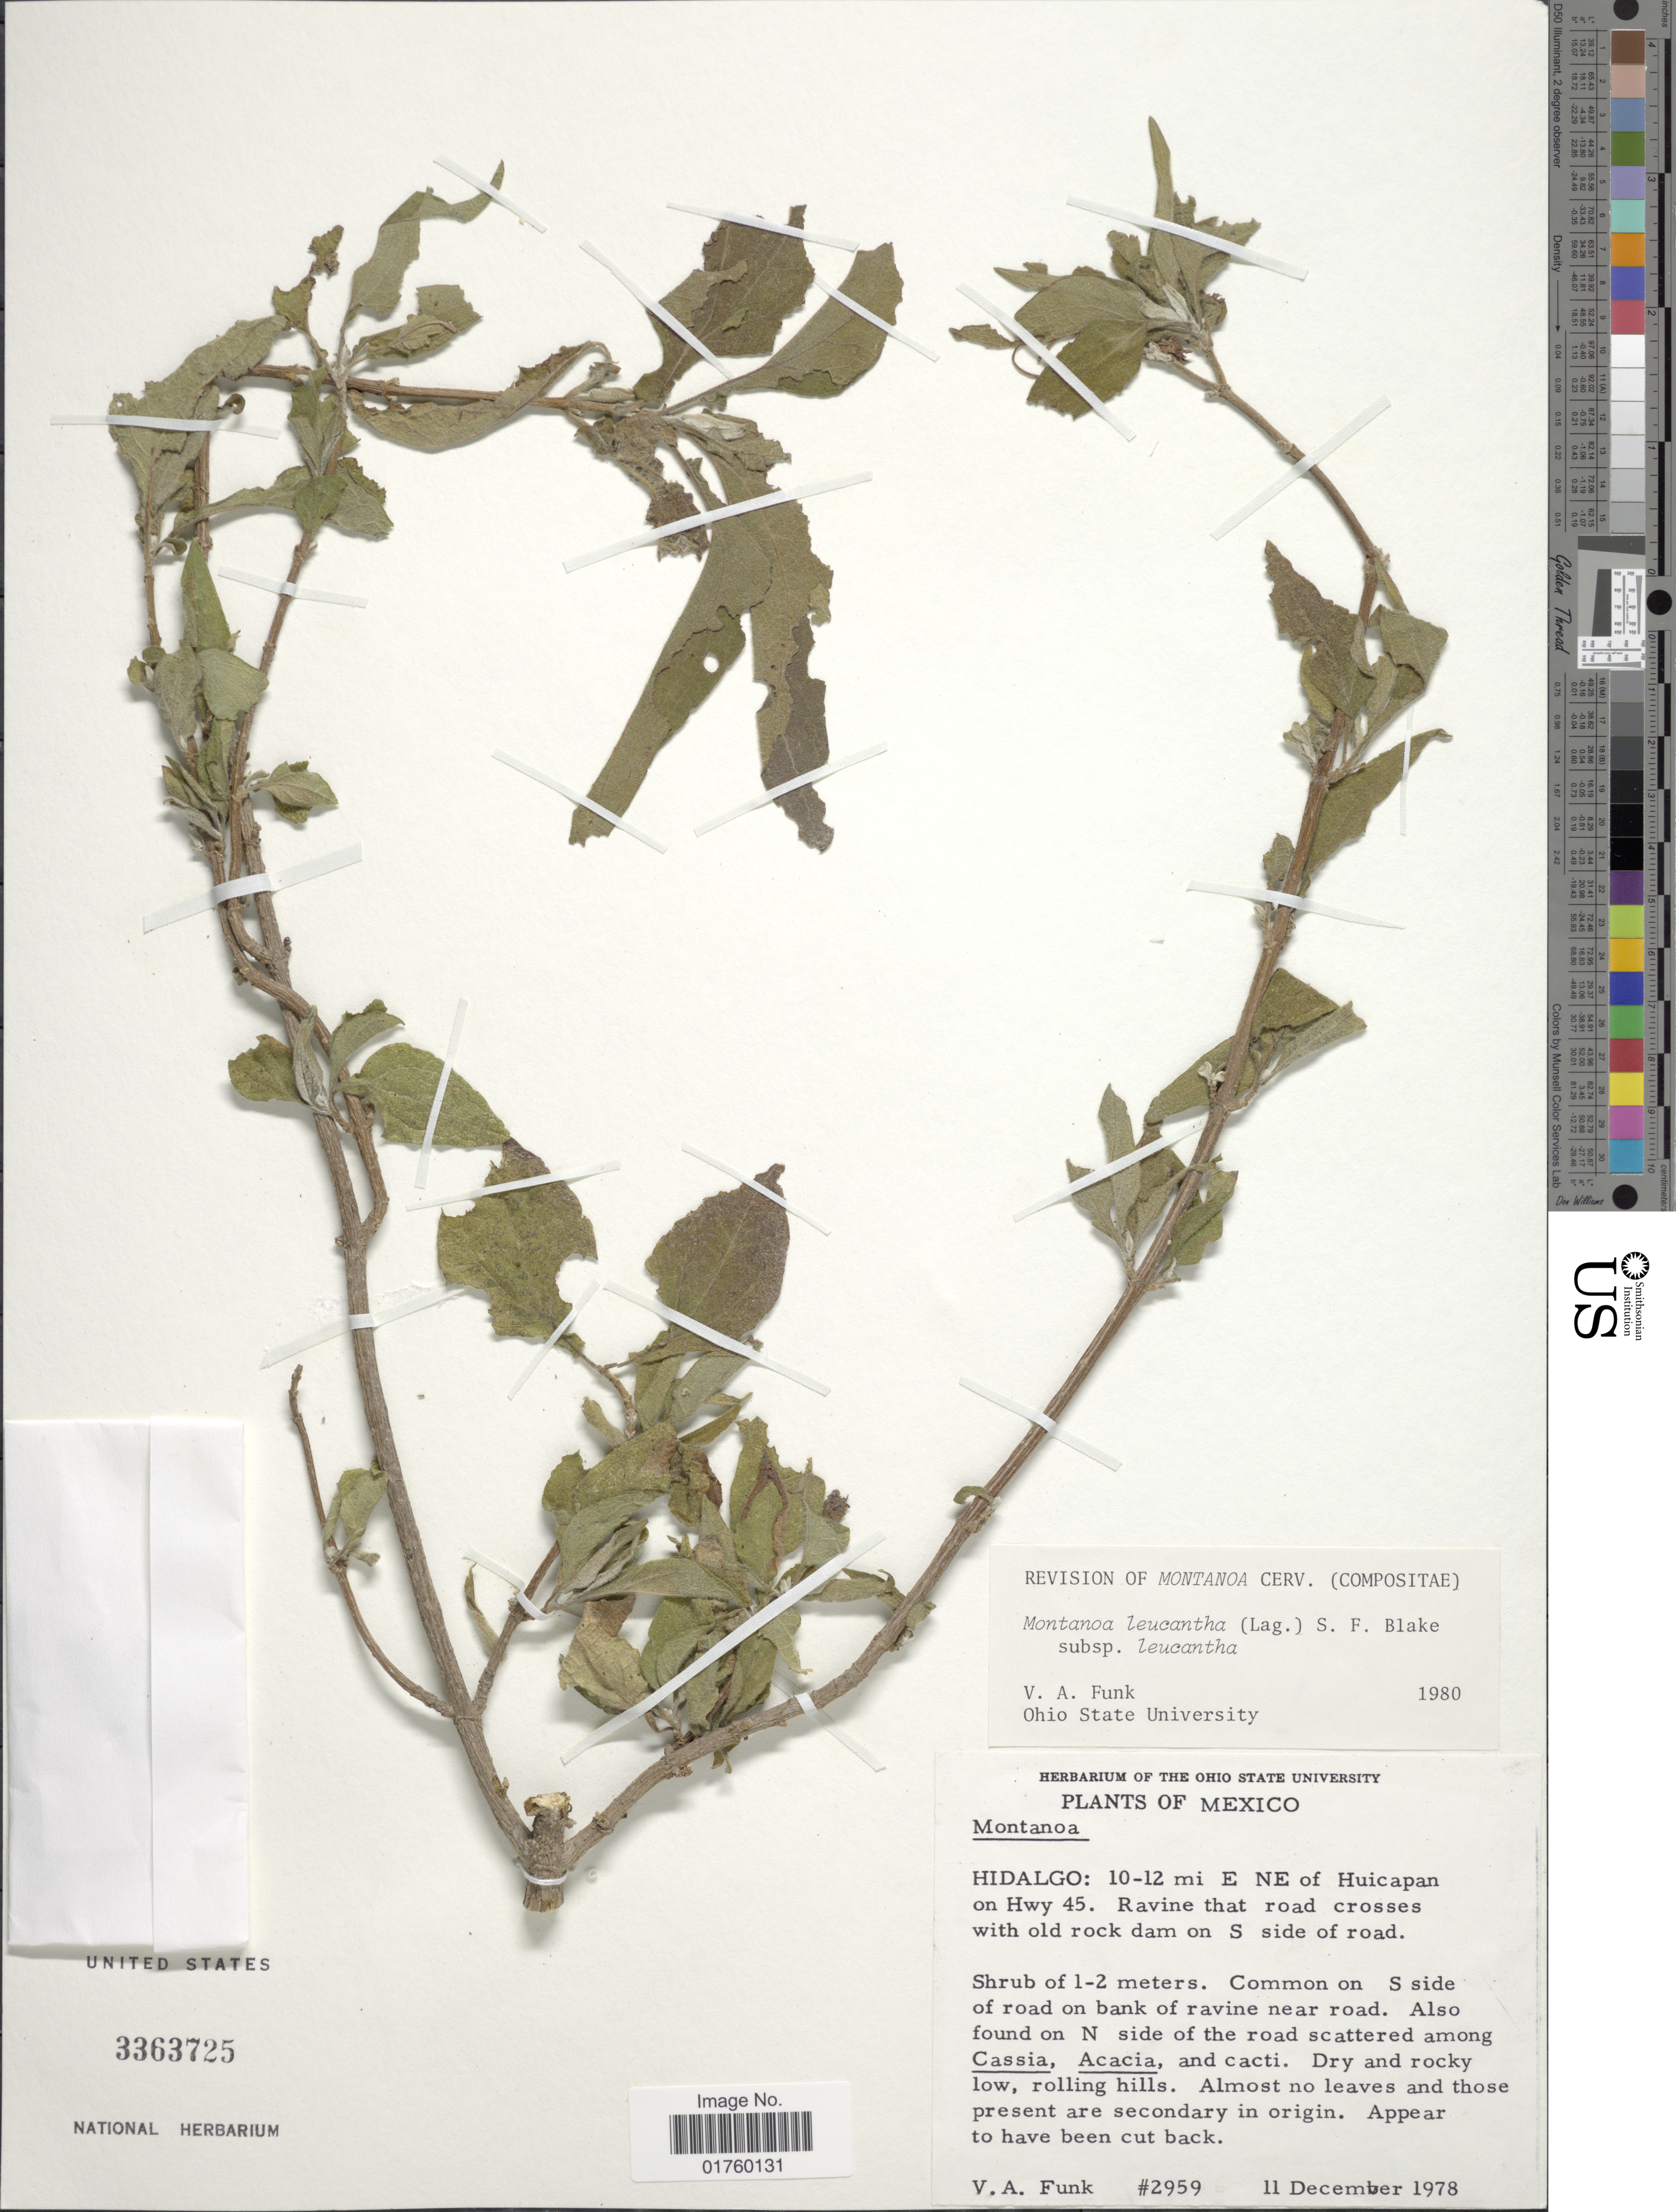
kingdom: Plantae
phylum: Tracheophyta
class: Magnoliopsida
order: Asterales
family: Asteraceae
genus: Montanoa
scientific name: Montanoa leucantha subsp. leucantha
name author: (Lag.) S.F. Blake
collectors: V. Funk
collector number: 2959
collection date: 1978-12-11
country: Mexico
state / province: Hidalgo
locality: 10-12 mi E NE of Huicapan on Hwy 45, ravine that road acrosses with old rock dam on S side of road.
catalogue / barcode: US 3363725